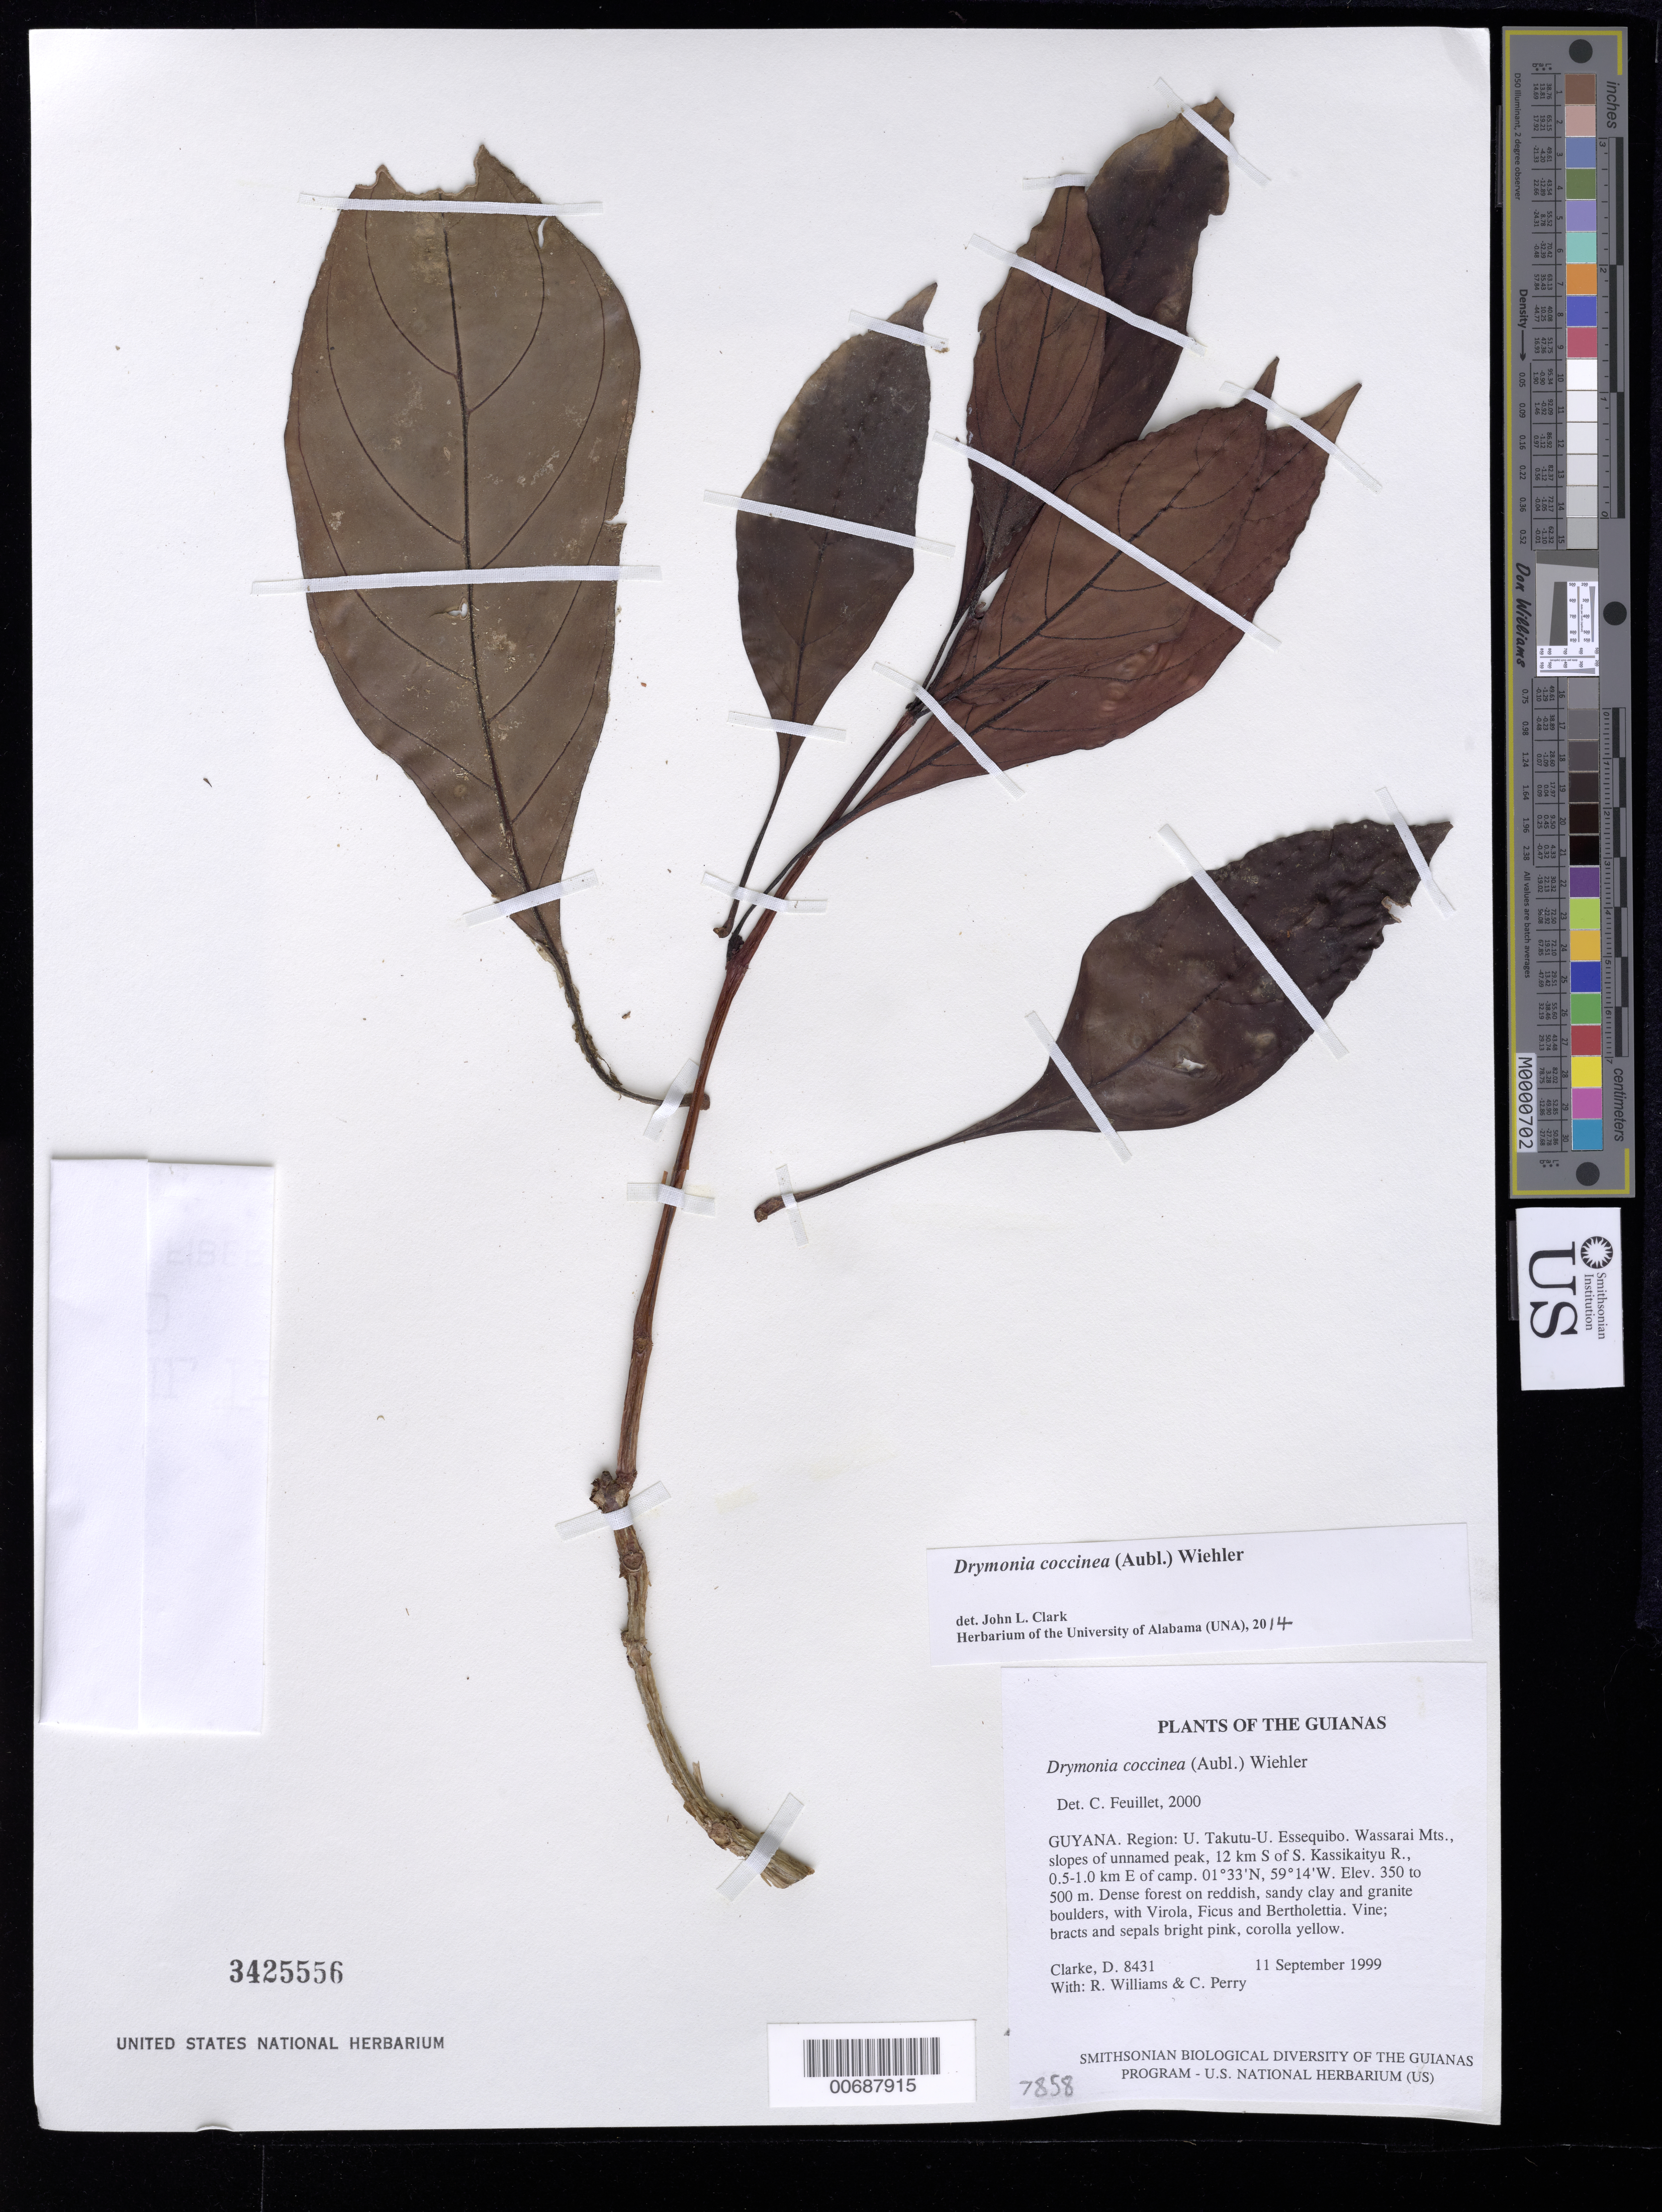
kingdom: Plantae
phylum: Tracheophyta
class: Magnoliopsida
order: Lamiales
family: Gesneriaceae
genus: Drymonia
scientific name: Drymonia coccinea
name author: (Aubl.) Wiehler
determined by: Feuillet, C.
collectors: H. D. Clarke, R. Williams & C. Perry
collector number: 8431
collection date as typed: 11 Sep 1999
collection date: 1999-09-11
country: Guyana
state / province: U. Takutu-U. Essequibo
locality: Wassarai Mts., slopes of unnamed peak, 12 km S of S. Kassikaityu R., 0.5-1.0 km E of camp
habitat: Dense forest on reddish, sandy clay and granite boulders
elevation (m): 350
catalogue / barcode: US 3425556